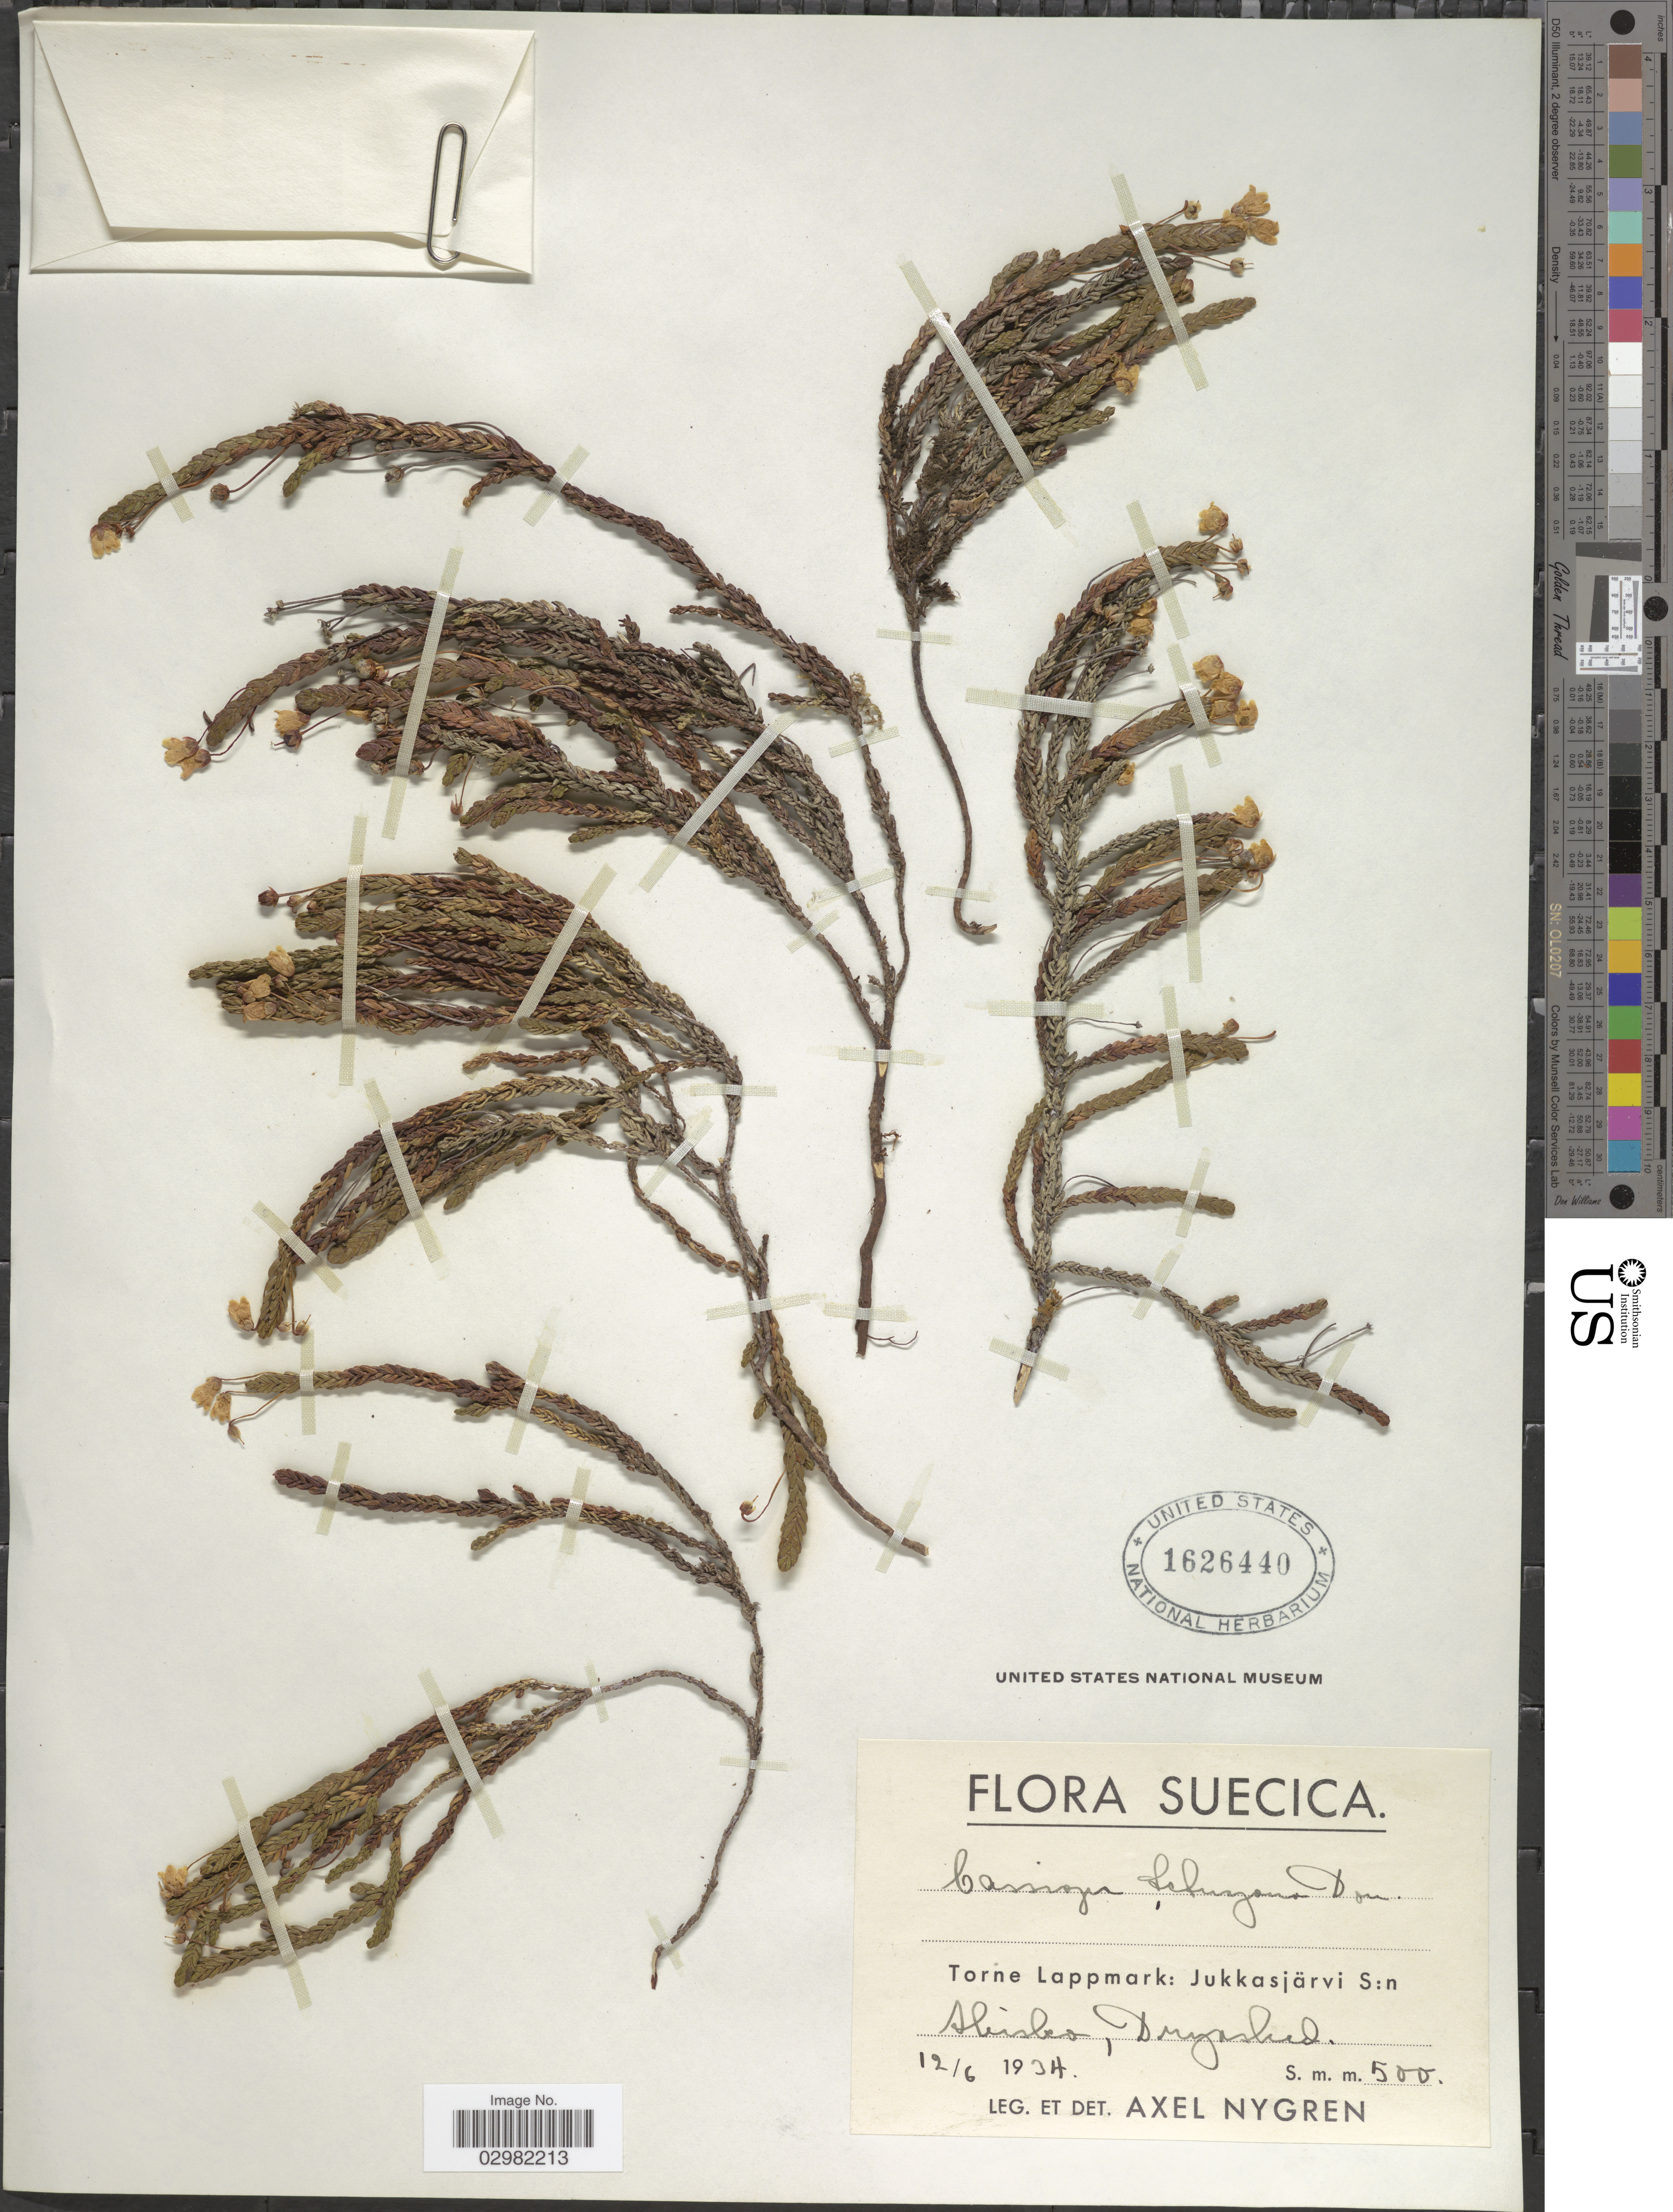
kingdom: Plantae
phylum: Tracheophyta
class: Magnoliopsida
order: Ericales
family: Ericaceae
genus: Cassiope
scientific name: Cassiope tetragona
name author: (L.) D. Don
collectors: A. Nygren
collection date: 1934-06-12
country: Sweden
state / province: Norrbotten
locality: Suecica. Torne Lappmark: Jukkasjärvi s: n Abisko, Dryushed [interpreted].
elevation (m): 500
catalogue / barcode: US 1626440